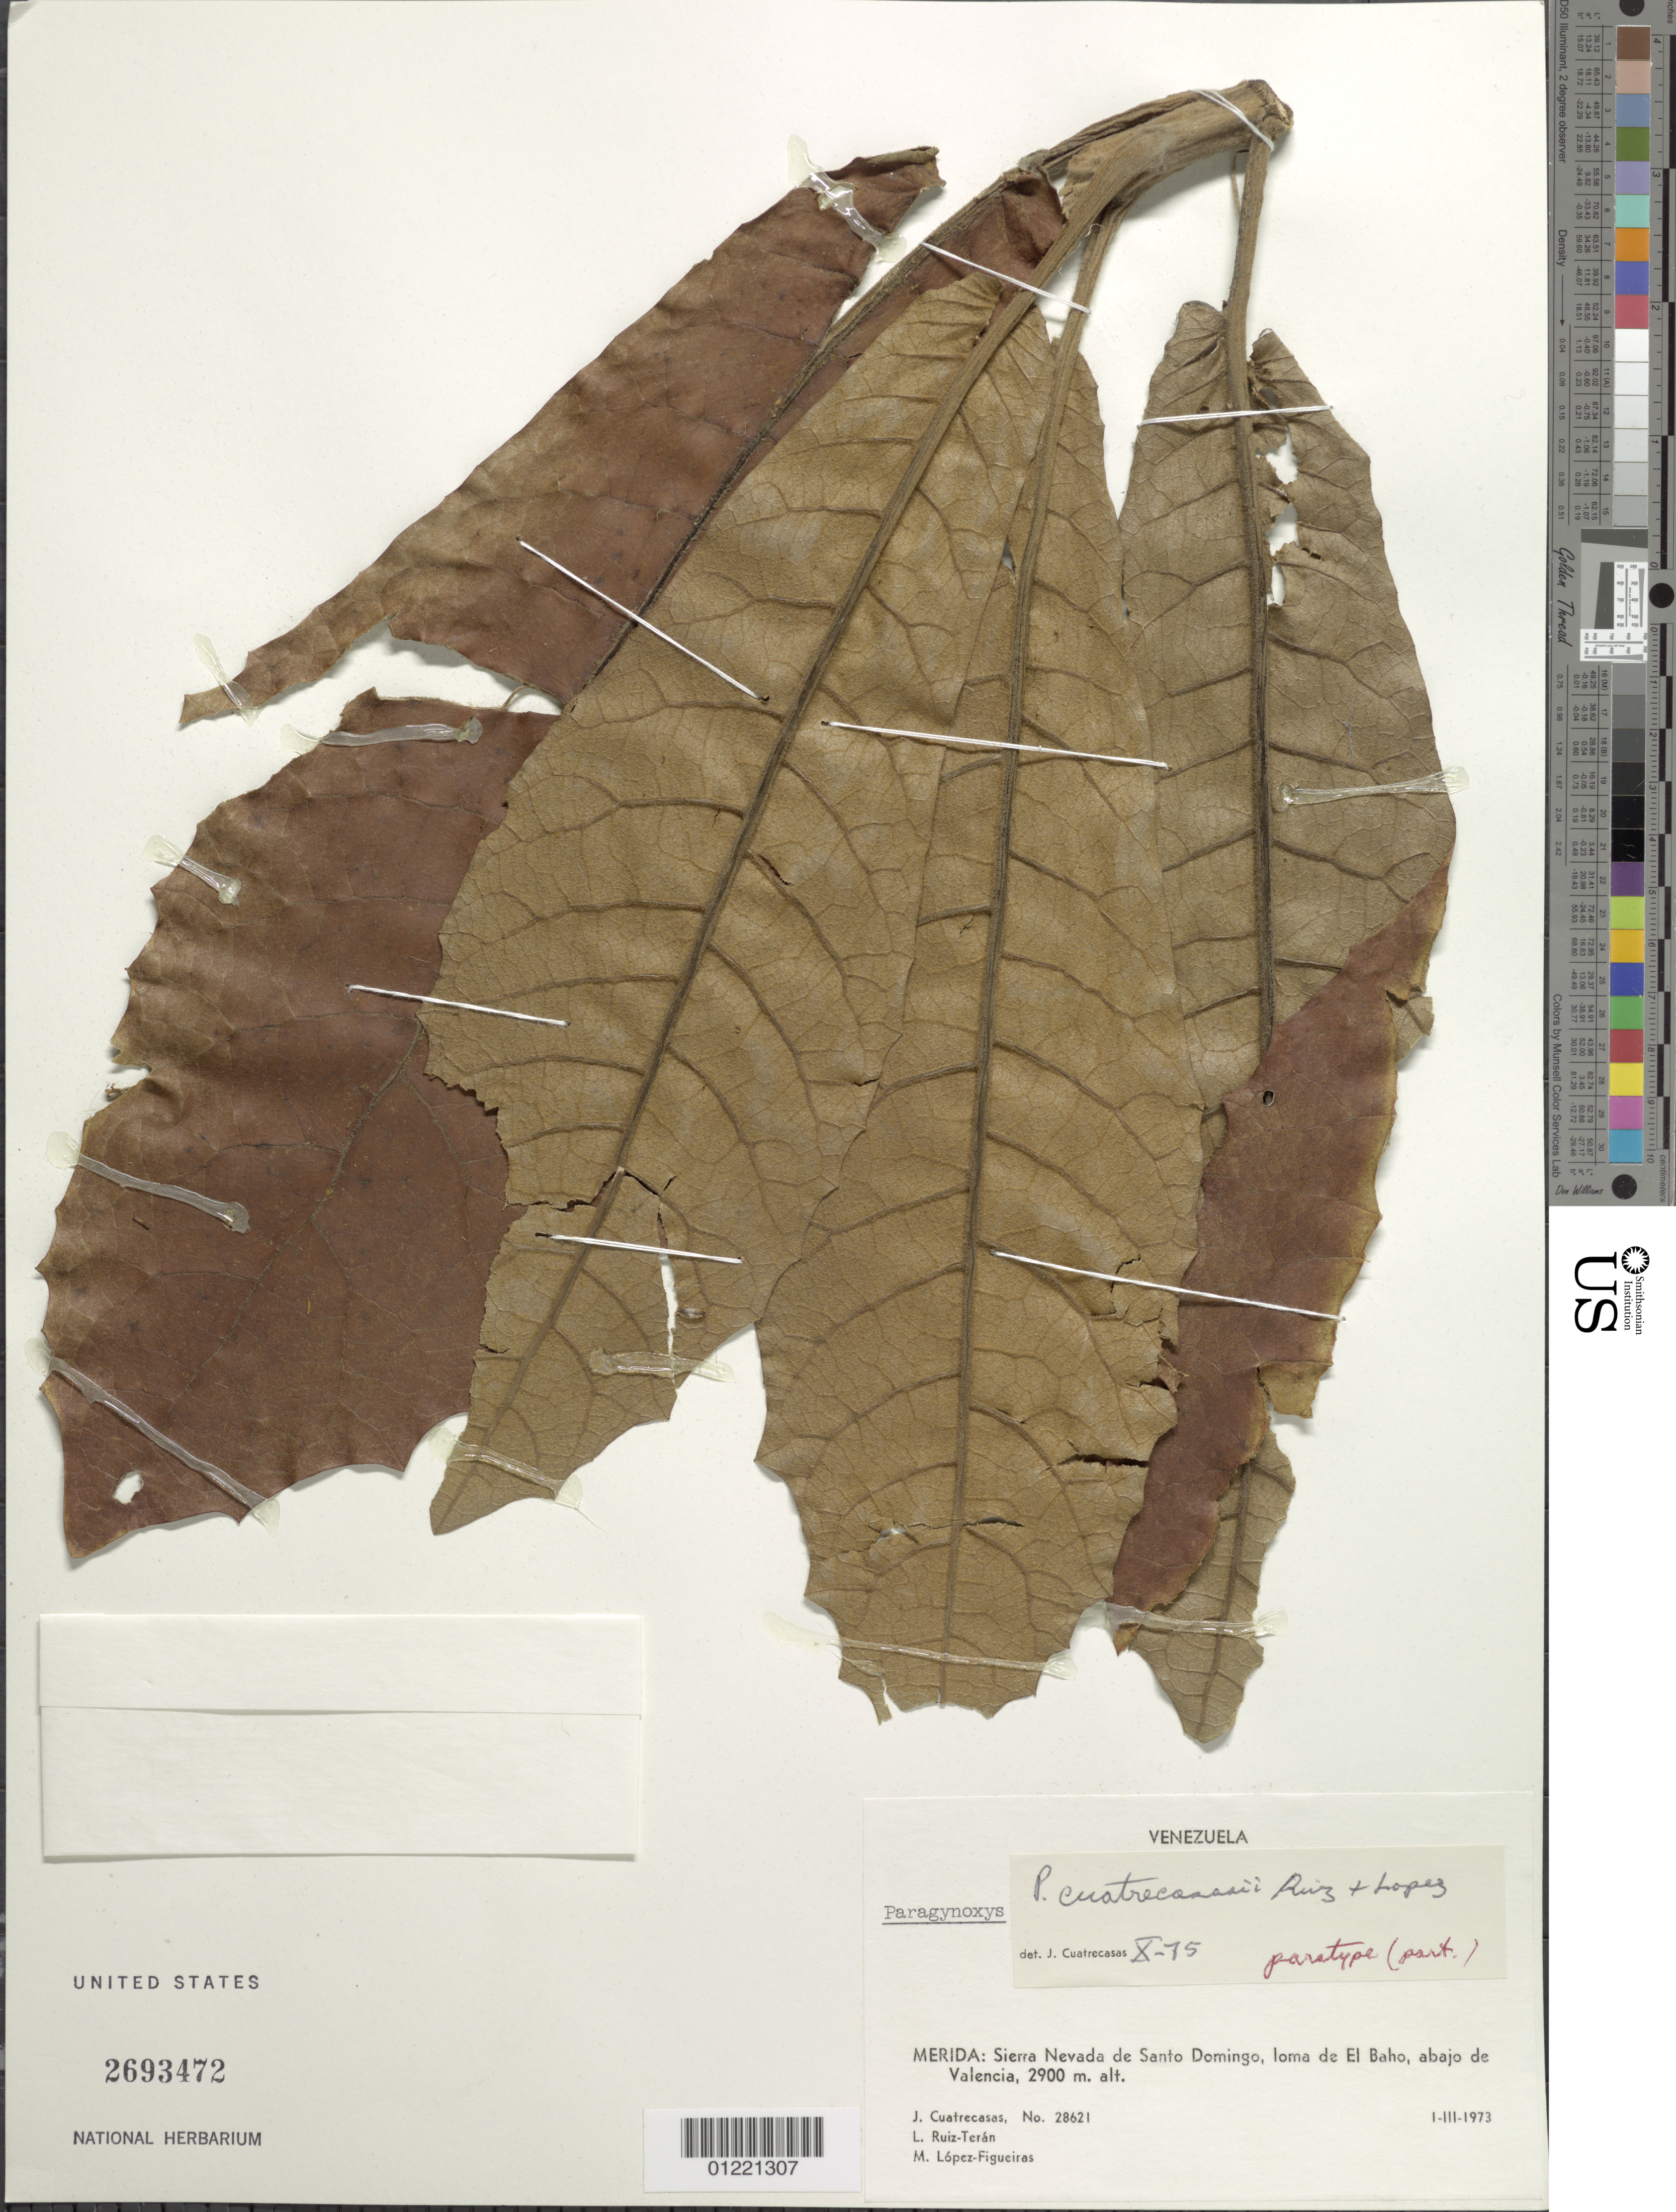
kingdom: Plantae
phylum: Tracheophyta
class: Magnoliopsida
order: Asterales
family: Asteraceae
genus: Paragynoxys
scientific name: Paragynoxys cuatrecasasii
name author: Ruíz-Terán & López Fig.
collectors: J. Cuatrecasas, L. E. Ruíz-Terán & M. López Figueiras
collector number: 28621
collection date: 1973-03-01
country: Venezuela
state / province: Mérida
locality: Sierra Nevada de Santo Domingo, Ioma de El Baho, abajo de Valencia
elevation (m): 2900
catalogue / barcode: US 2693472